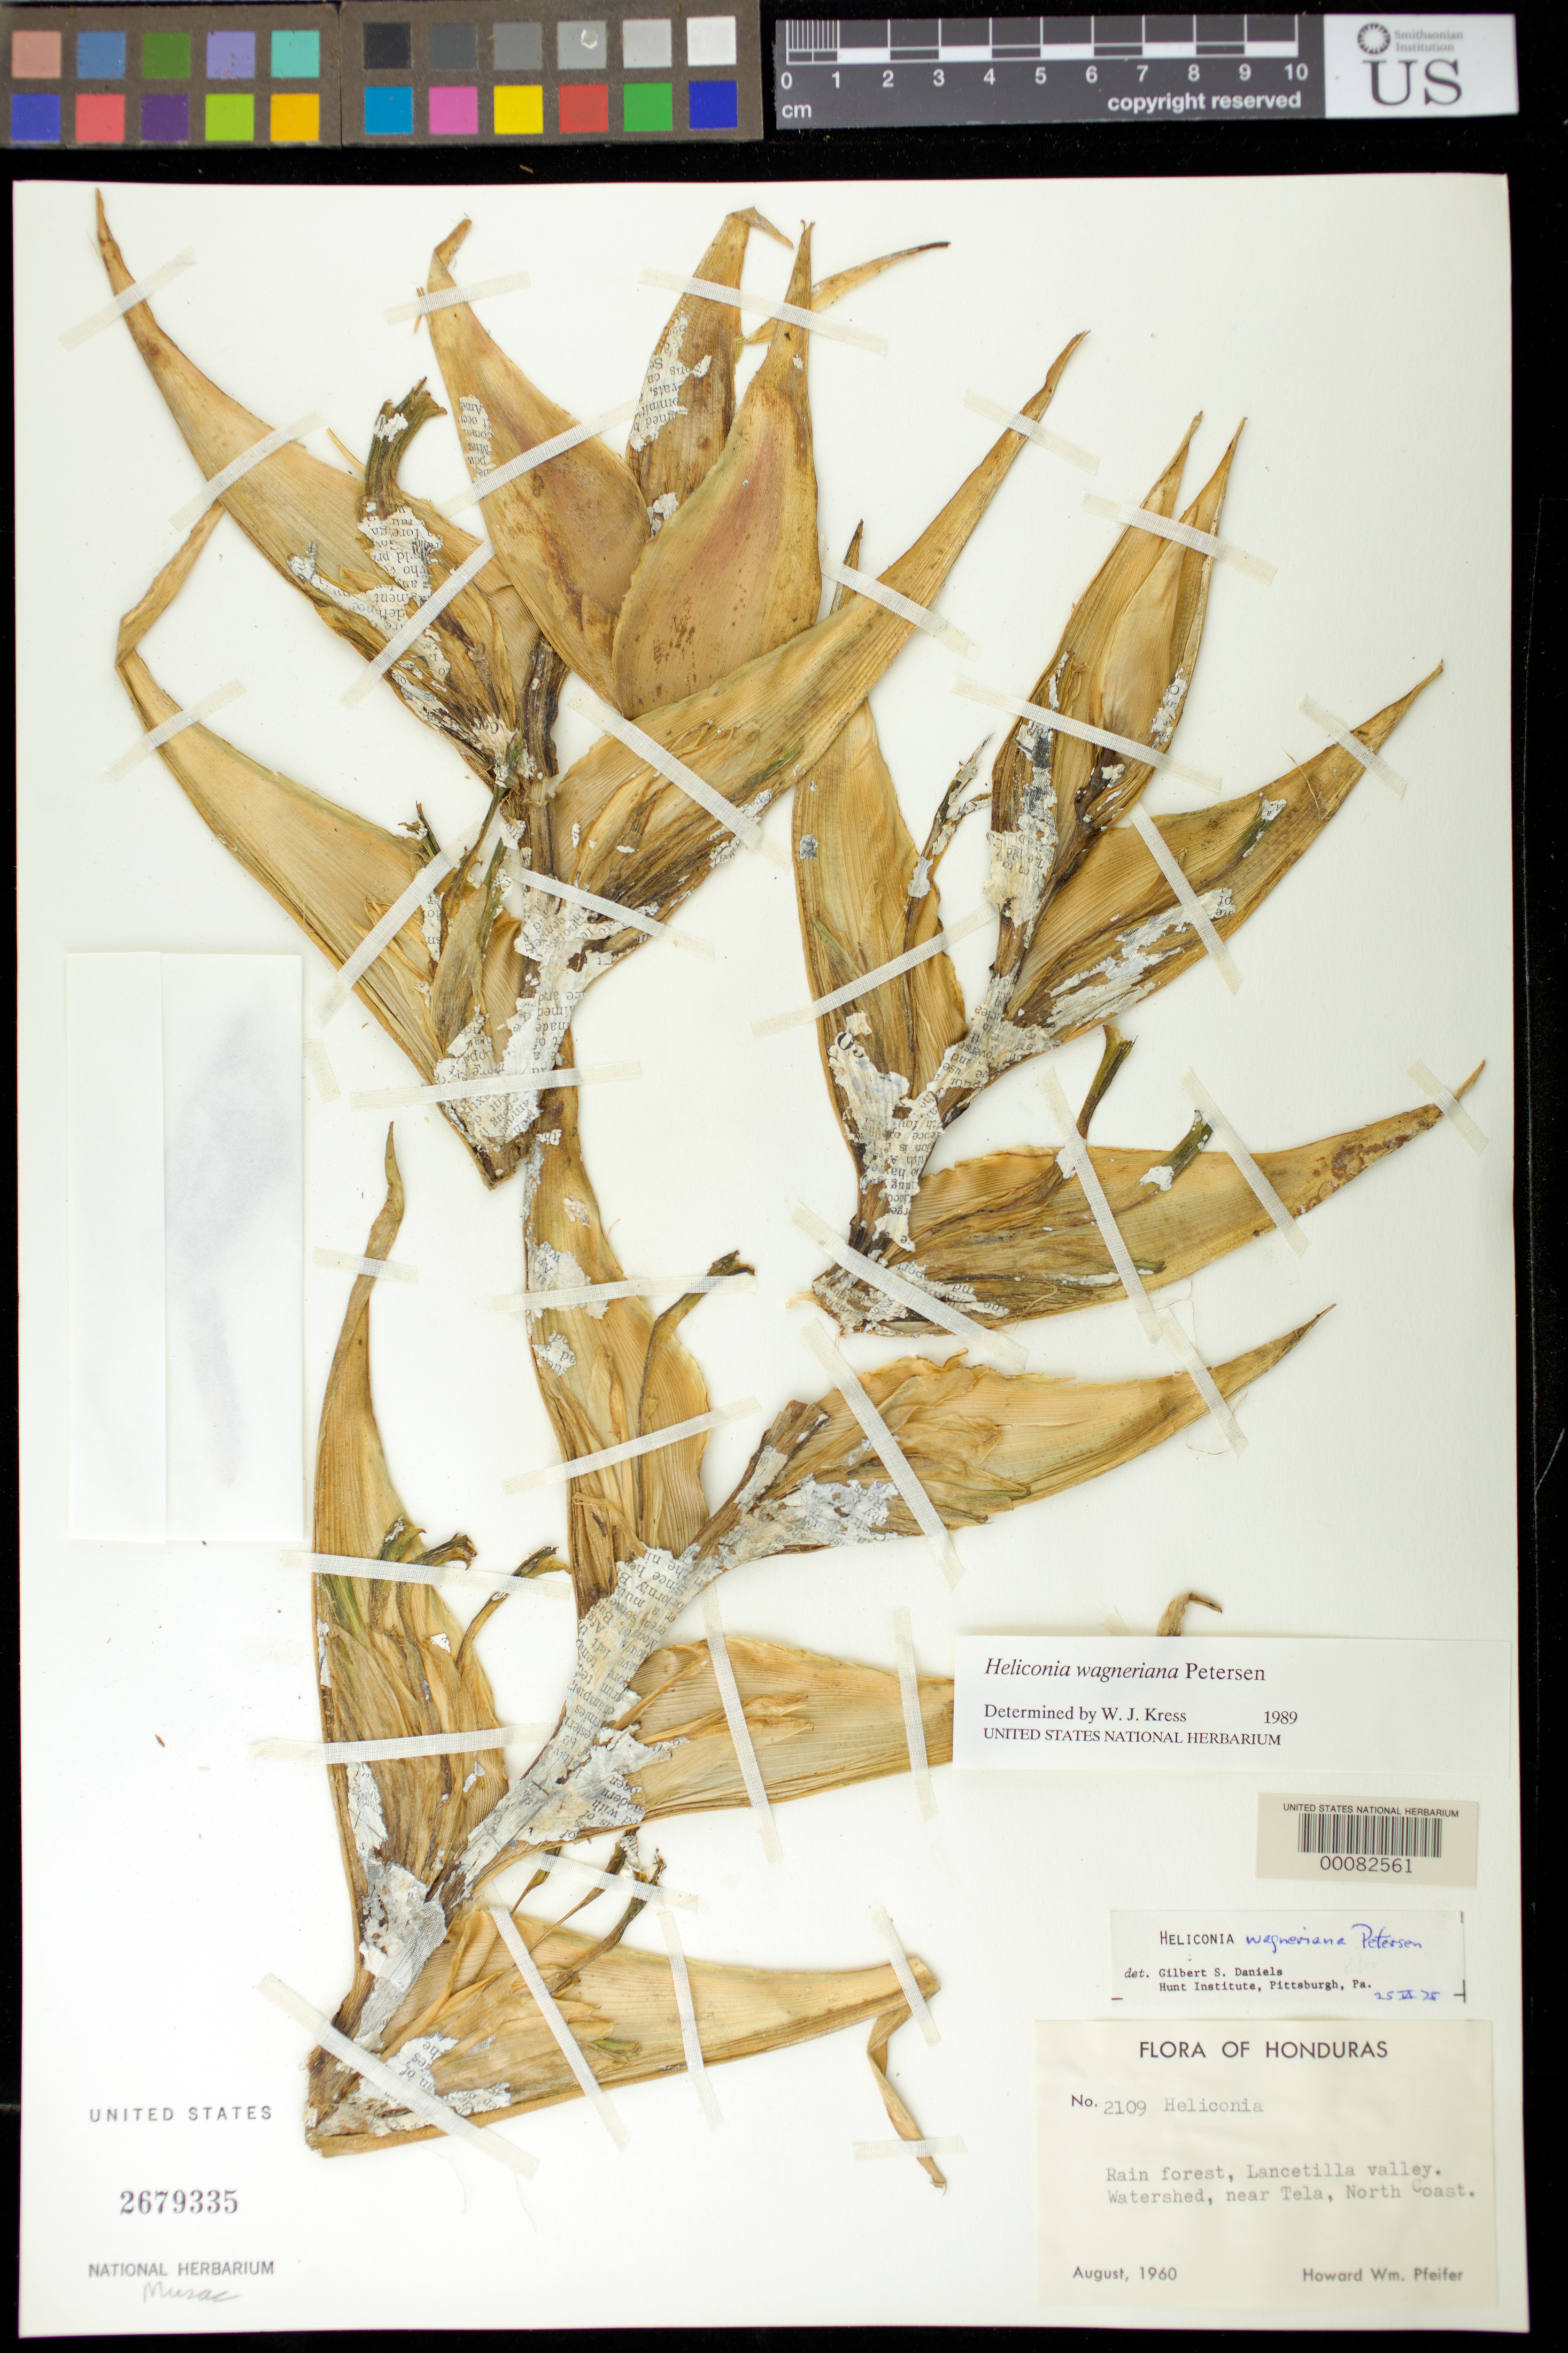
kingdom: Plantae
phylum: Tracheophyta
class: Liliopsida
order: Zingiberales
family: Heliconiaceae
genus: Heliconia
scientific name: Heliconia wagneriana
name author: Petersen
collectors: H. W. Pfeifer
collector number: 2109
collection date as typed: Aug 1960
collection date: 1960-08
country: Honduras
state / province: Atlántida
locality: Rain forest, Lancetilla Valley, watershed, near Tela, north coast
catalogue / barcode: US 2679335